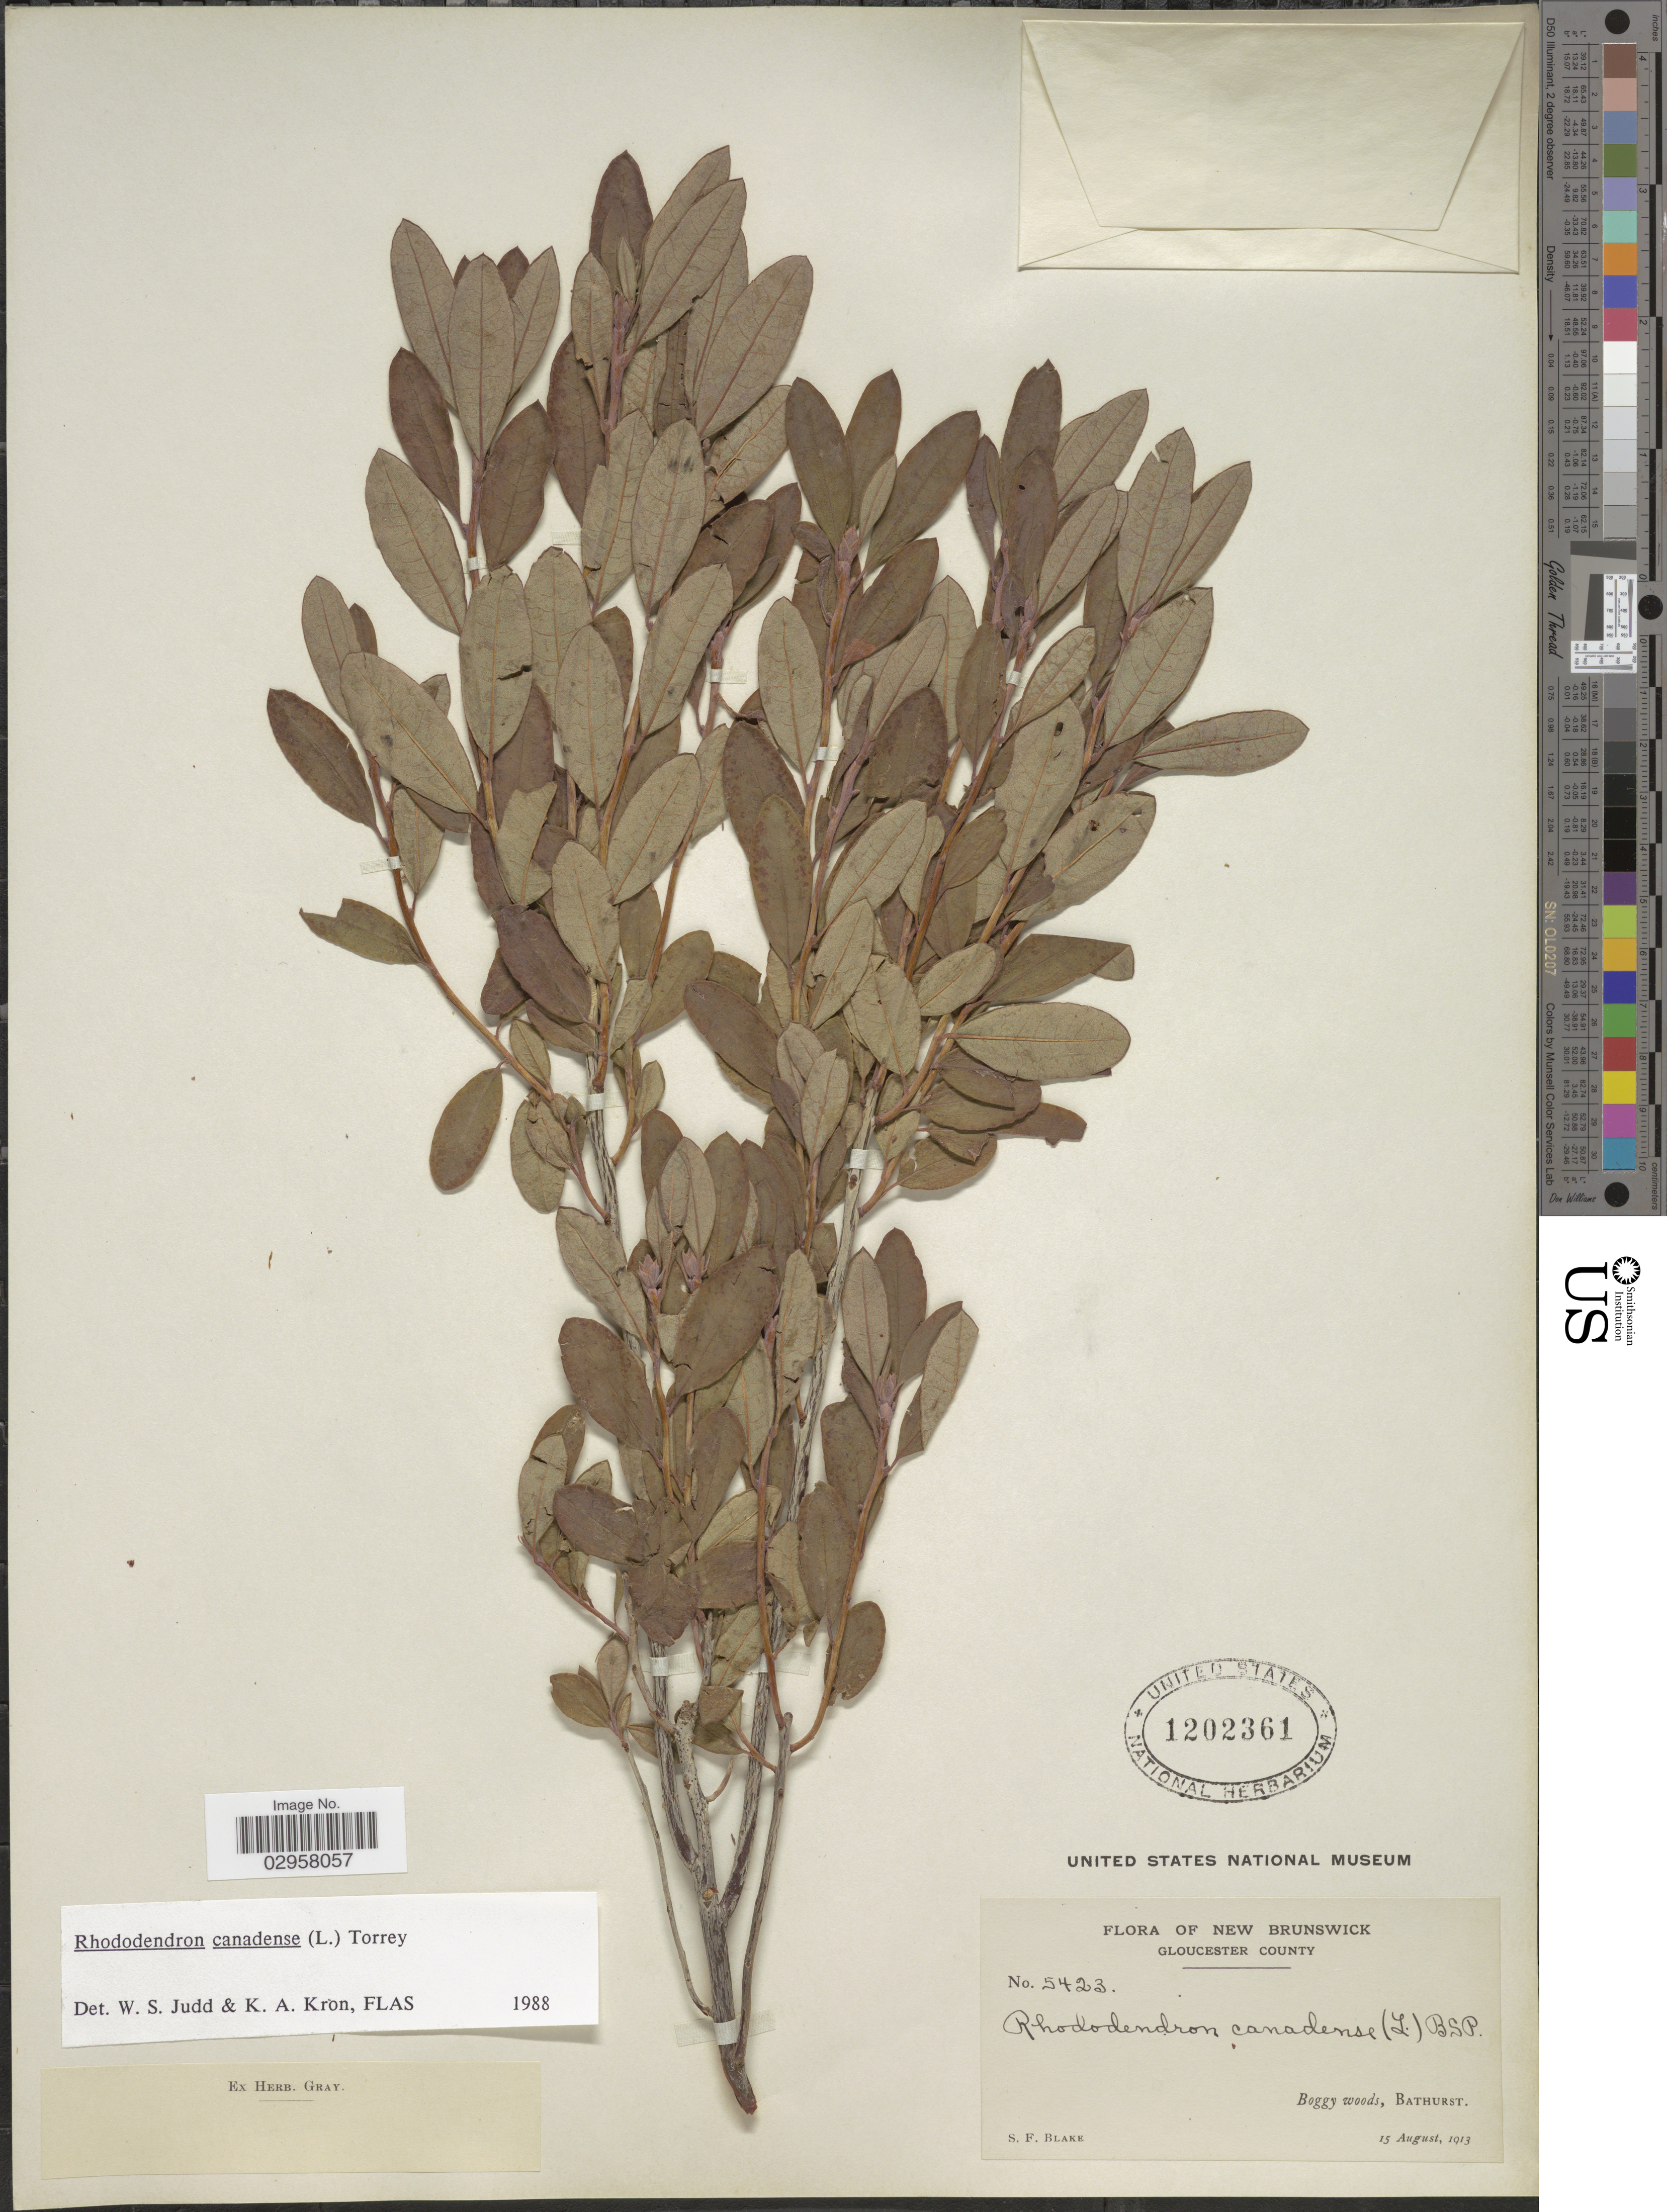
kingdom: Plantae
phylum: Tracheophyta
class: Magnoliopsida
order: Ericales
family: Ericaceae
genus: Rhododendron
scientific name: Rhododendron canadense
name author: (L.) Torr.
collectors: S. Blake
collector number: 5423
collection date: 1913-08-15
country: Canada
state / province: New Brunswick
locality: Gloucester County. Boggy woods, Bathurst.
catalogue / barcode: US 1202361